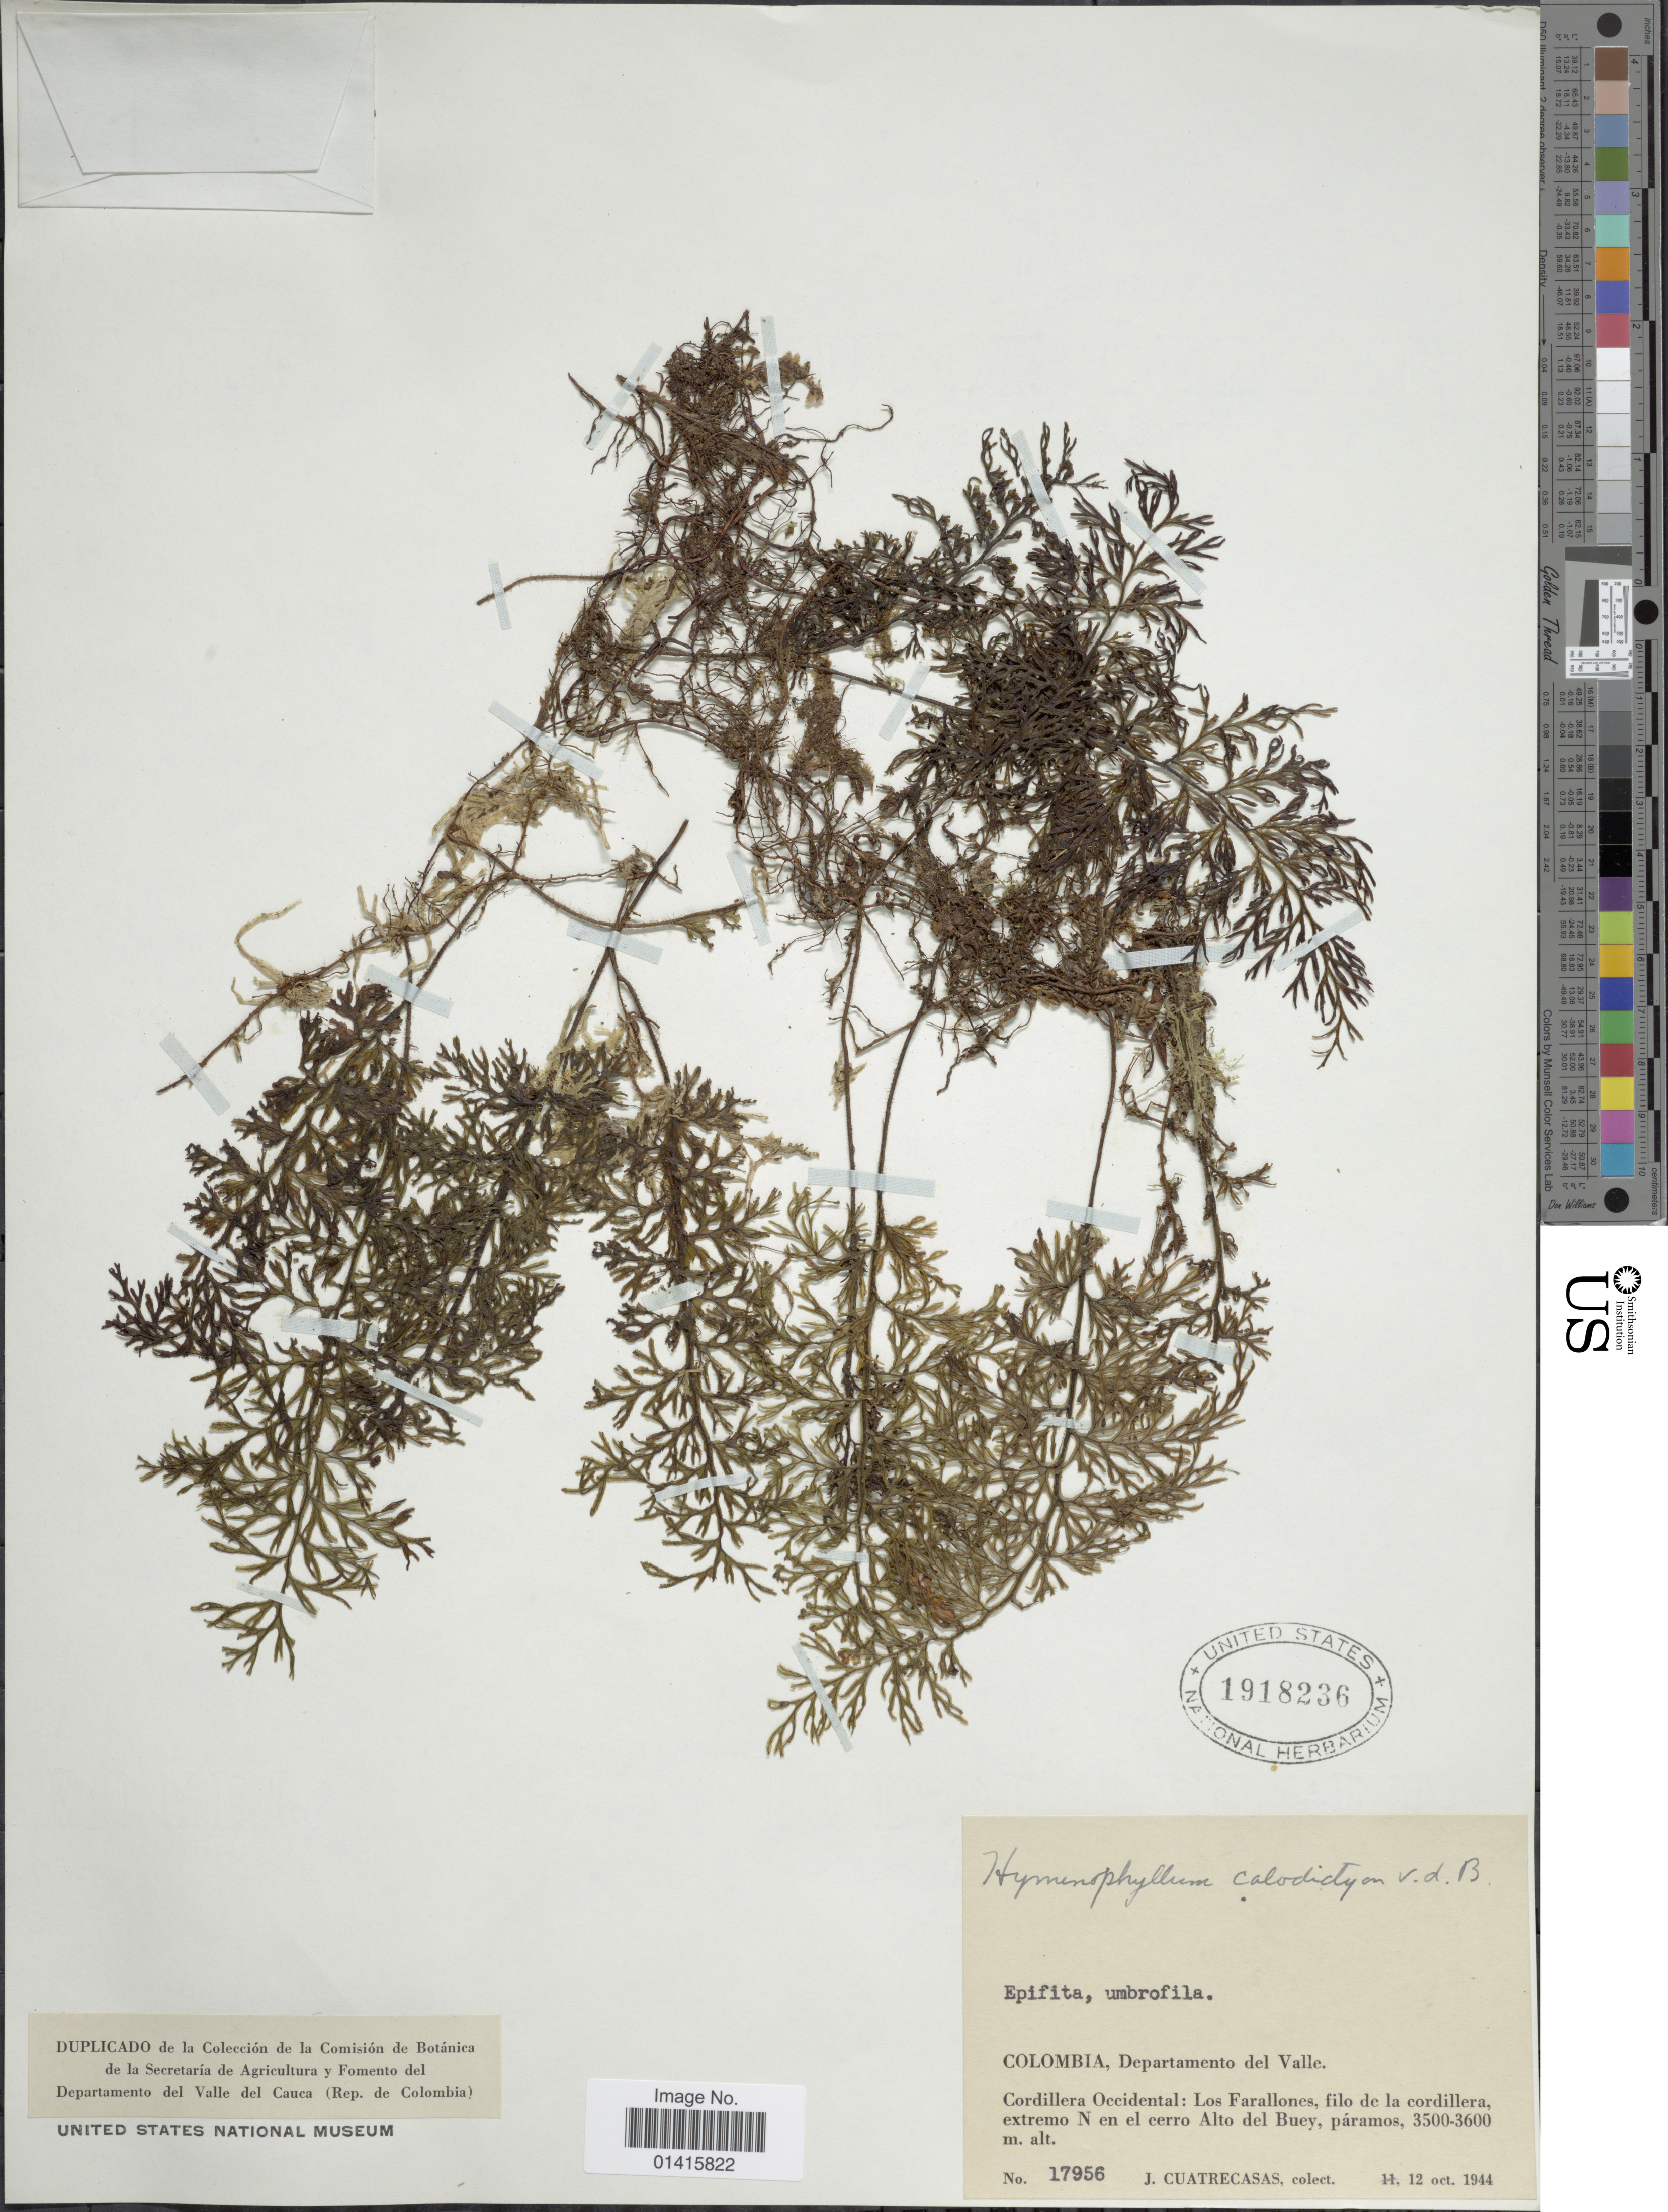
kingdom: Plantae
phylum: Tracheophyta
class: Polypodiopsida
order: Hymenophyllales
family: Hymenophyllaceae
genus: Hymenophyllum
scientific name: Hymenophyllum calodictyum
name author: Bosch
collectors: J. Cuatrecasas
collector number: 17956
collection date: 1944-10-12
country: Colombia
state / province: Valle del Cauca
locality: Colombia, Departamento del Valle, Cordillera Occidental: Los Farallones, filo de la cordillera, extremo N en el cerro cerro Alto del Buey, páramos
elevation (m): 3500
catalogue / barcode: US 1918236